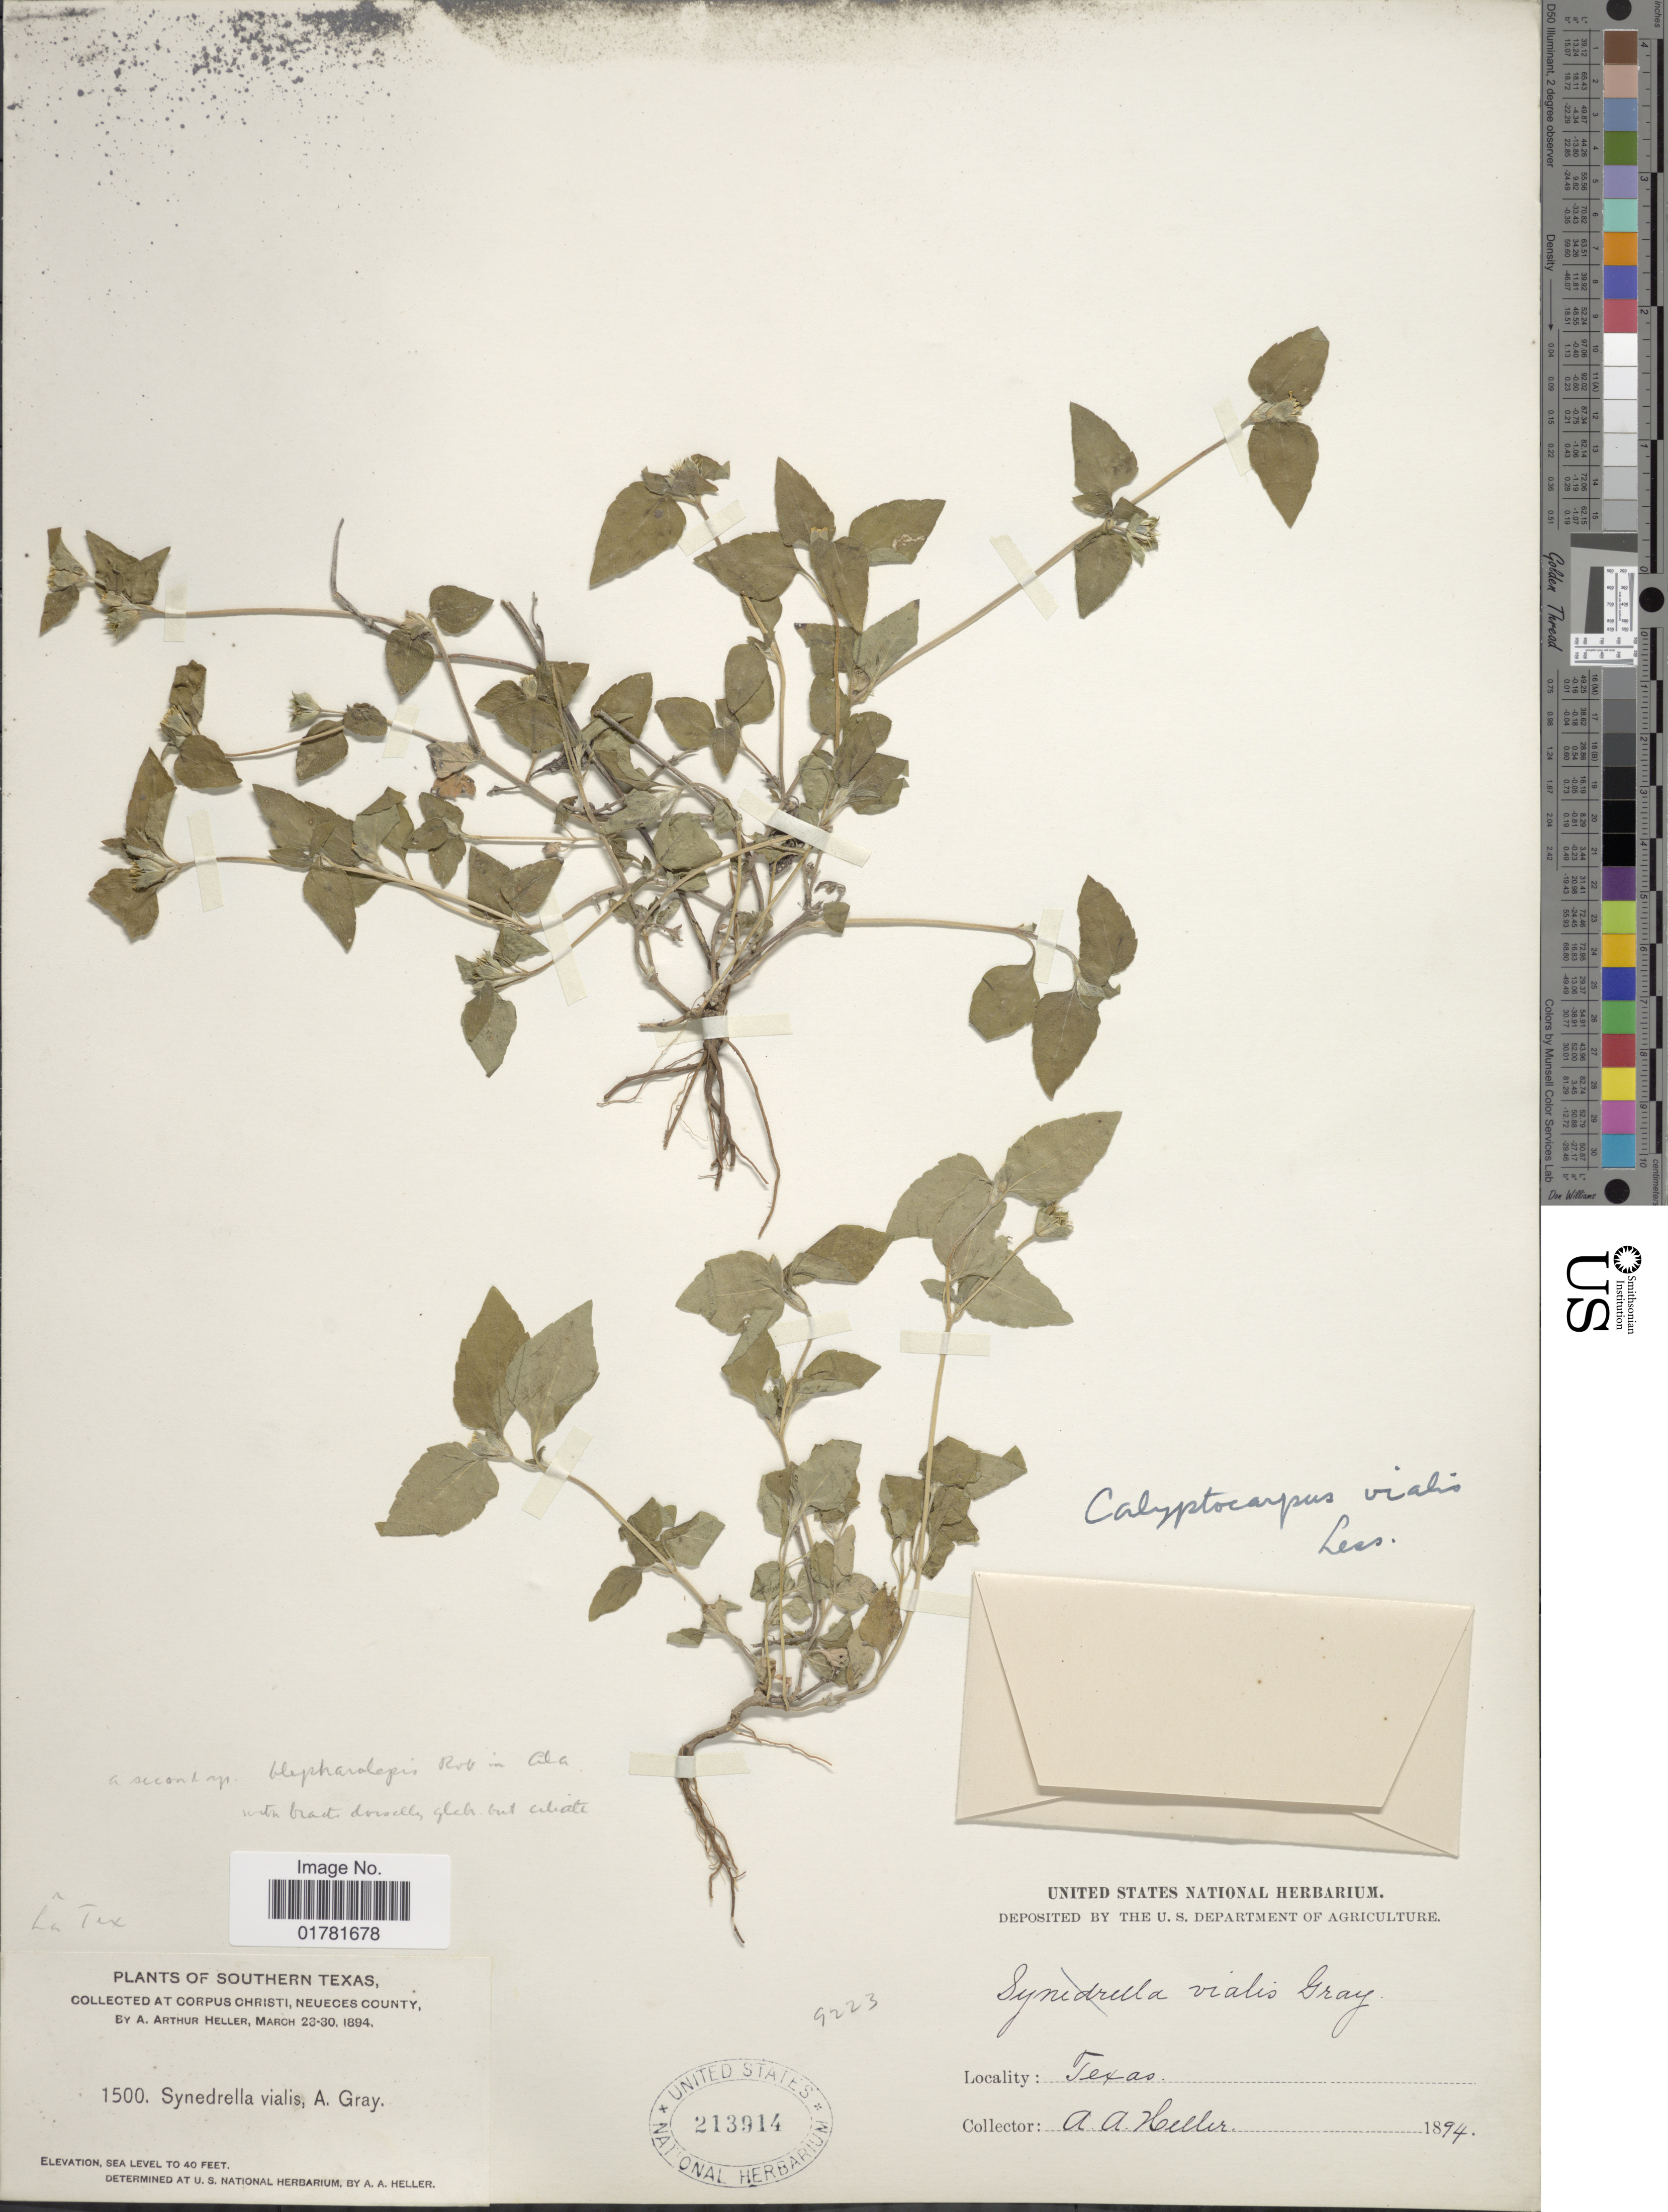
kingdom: Plantae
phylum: Tracheophyta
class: Magnoliopsida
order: Asterales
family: Asteraceae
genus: Calyptocarpus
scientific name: Calyptocarpus vialis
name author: Less.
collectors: A. A. Heller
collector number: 1500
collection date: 1894-03-23/1894-03-30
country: United States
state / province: Texas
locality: Southern Texas, at Corpus Christi, Neueces county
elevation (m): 12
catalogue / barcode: US 213914